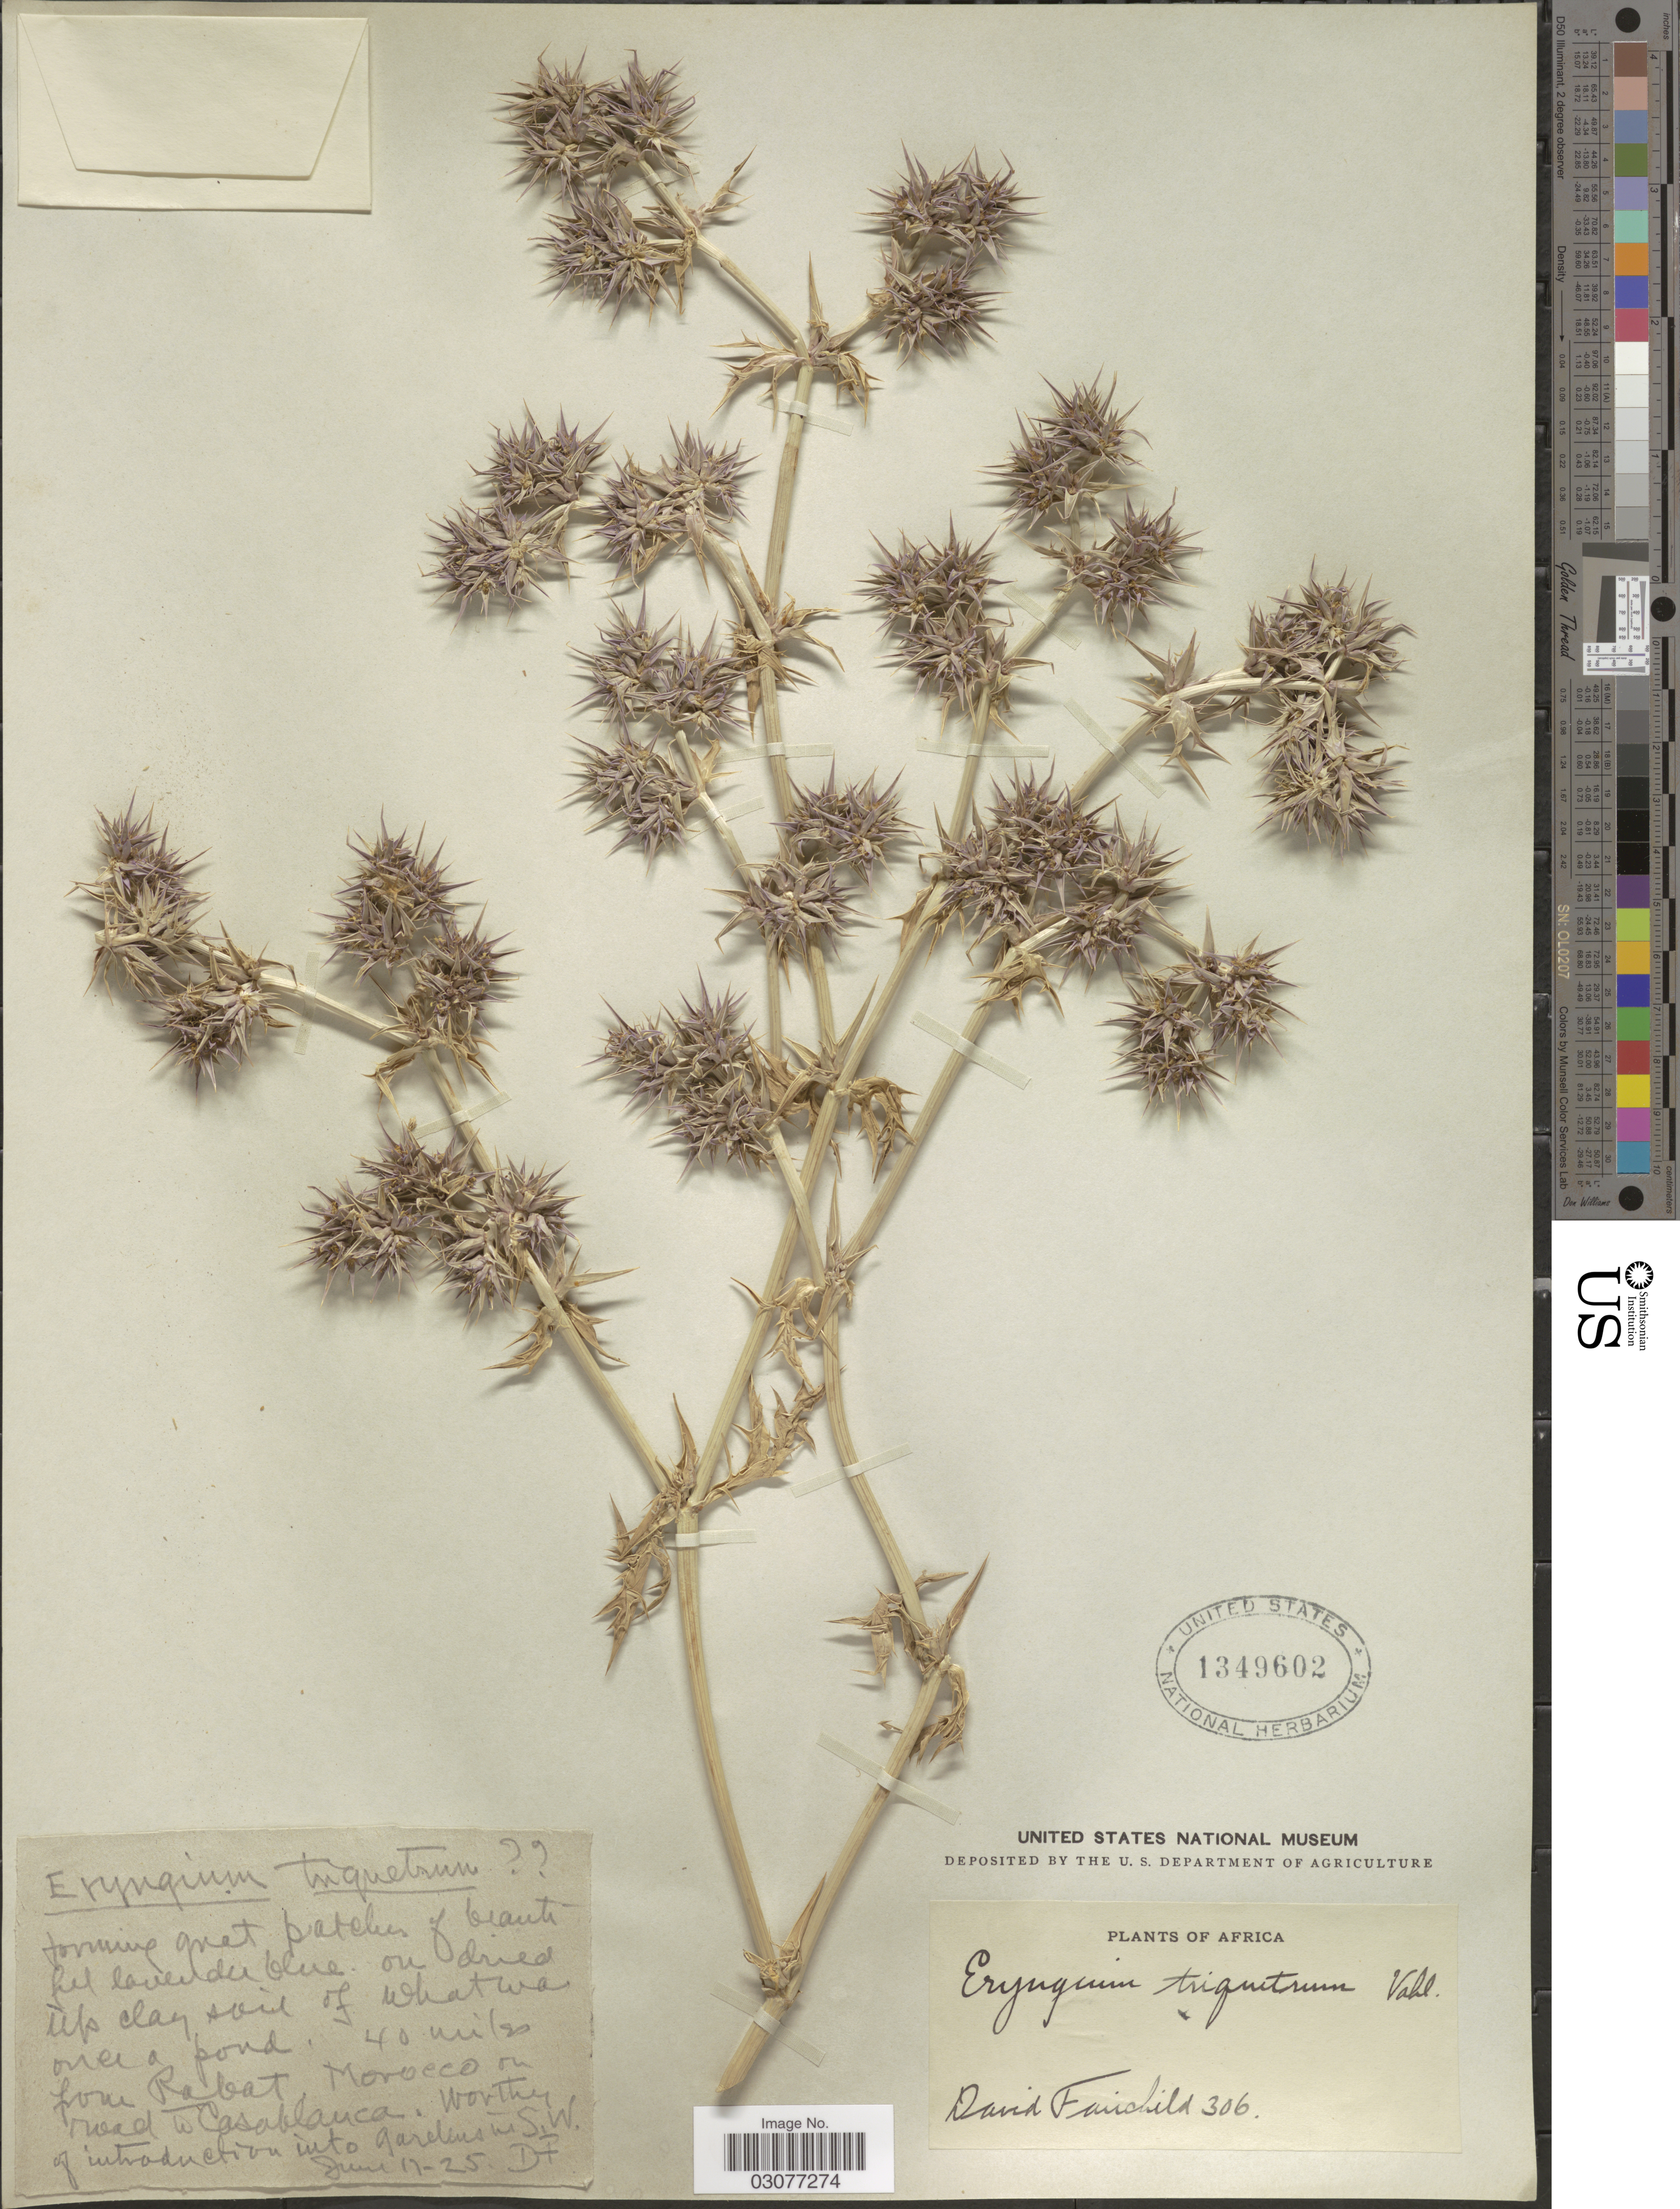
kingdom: Plantae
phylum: Tracheophyta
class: Magnoliopsida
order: Apiales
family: Apiaceae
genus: Eryngium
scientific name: Eryngium triquetrum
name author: Vahl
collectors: D. Fairchild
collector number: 306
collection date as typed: Transcribed d/m/y: 17/6/25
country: Morocco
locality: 40 miles from Rabat Morocco on road to Casablanca. Worthy of introduction into gardens in S.W., Africa.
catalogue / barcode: US 1349602